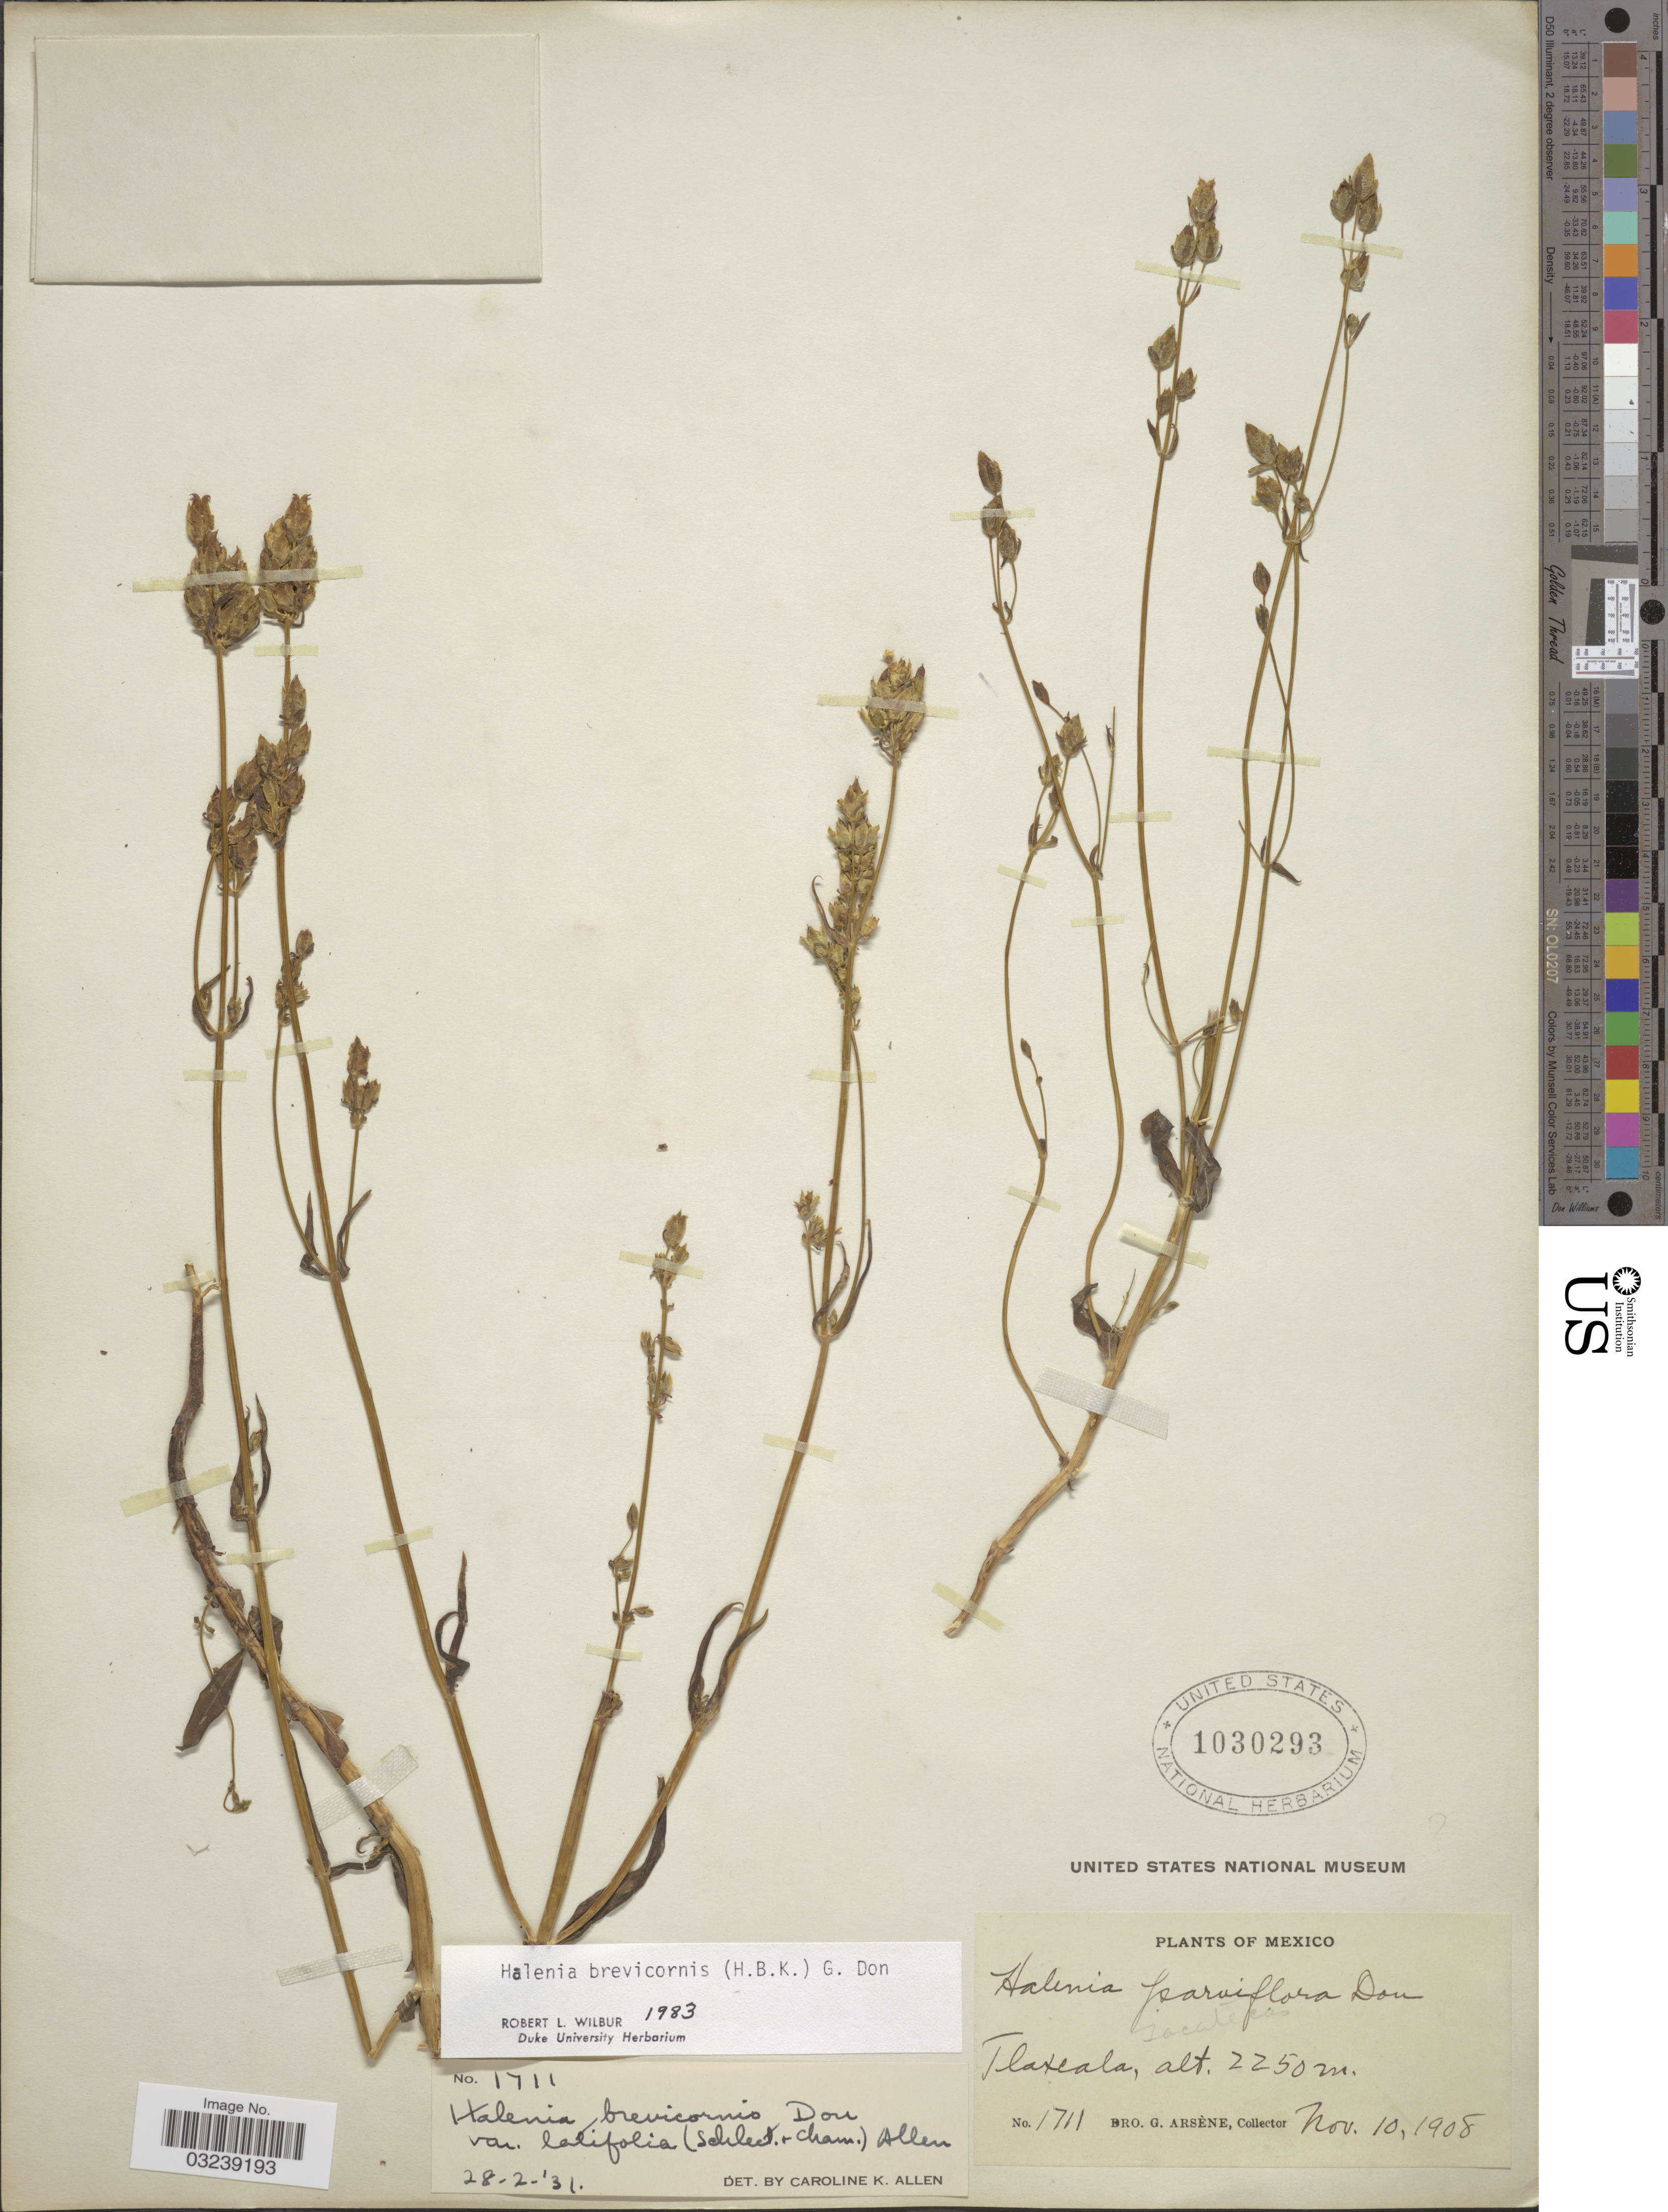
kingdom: Plantae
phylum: Tracheophyta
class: Magnoliopsida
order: Gentianales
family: Gentianaceae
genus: Halenia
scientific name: Halenia brevicornis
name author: (Kunth) G. Don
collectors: Bro. G. Arsène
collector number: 1711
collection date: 1908-11-10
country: Mexico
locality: Tlaxcala.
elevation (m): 2250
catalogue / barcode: US 1030293